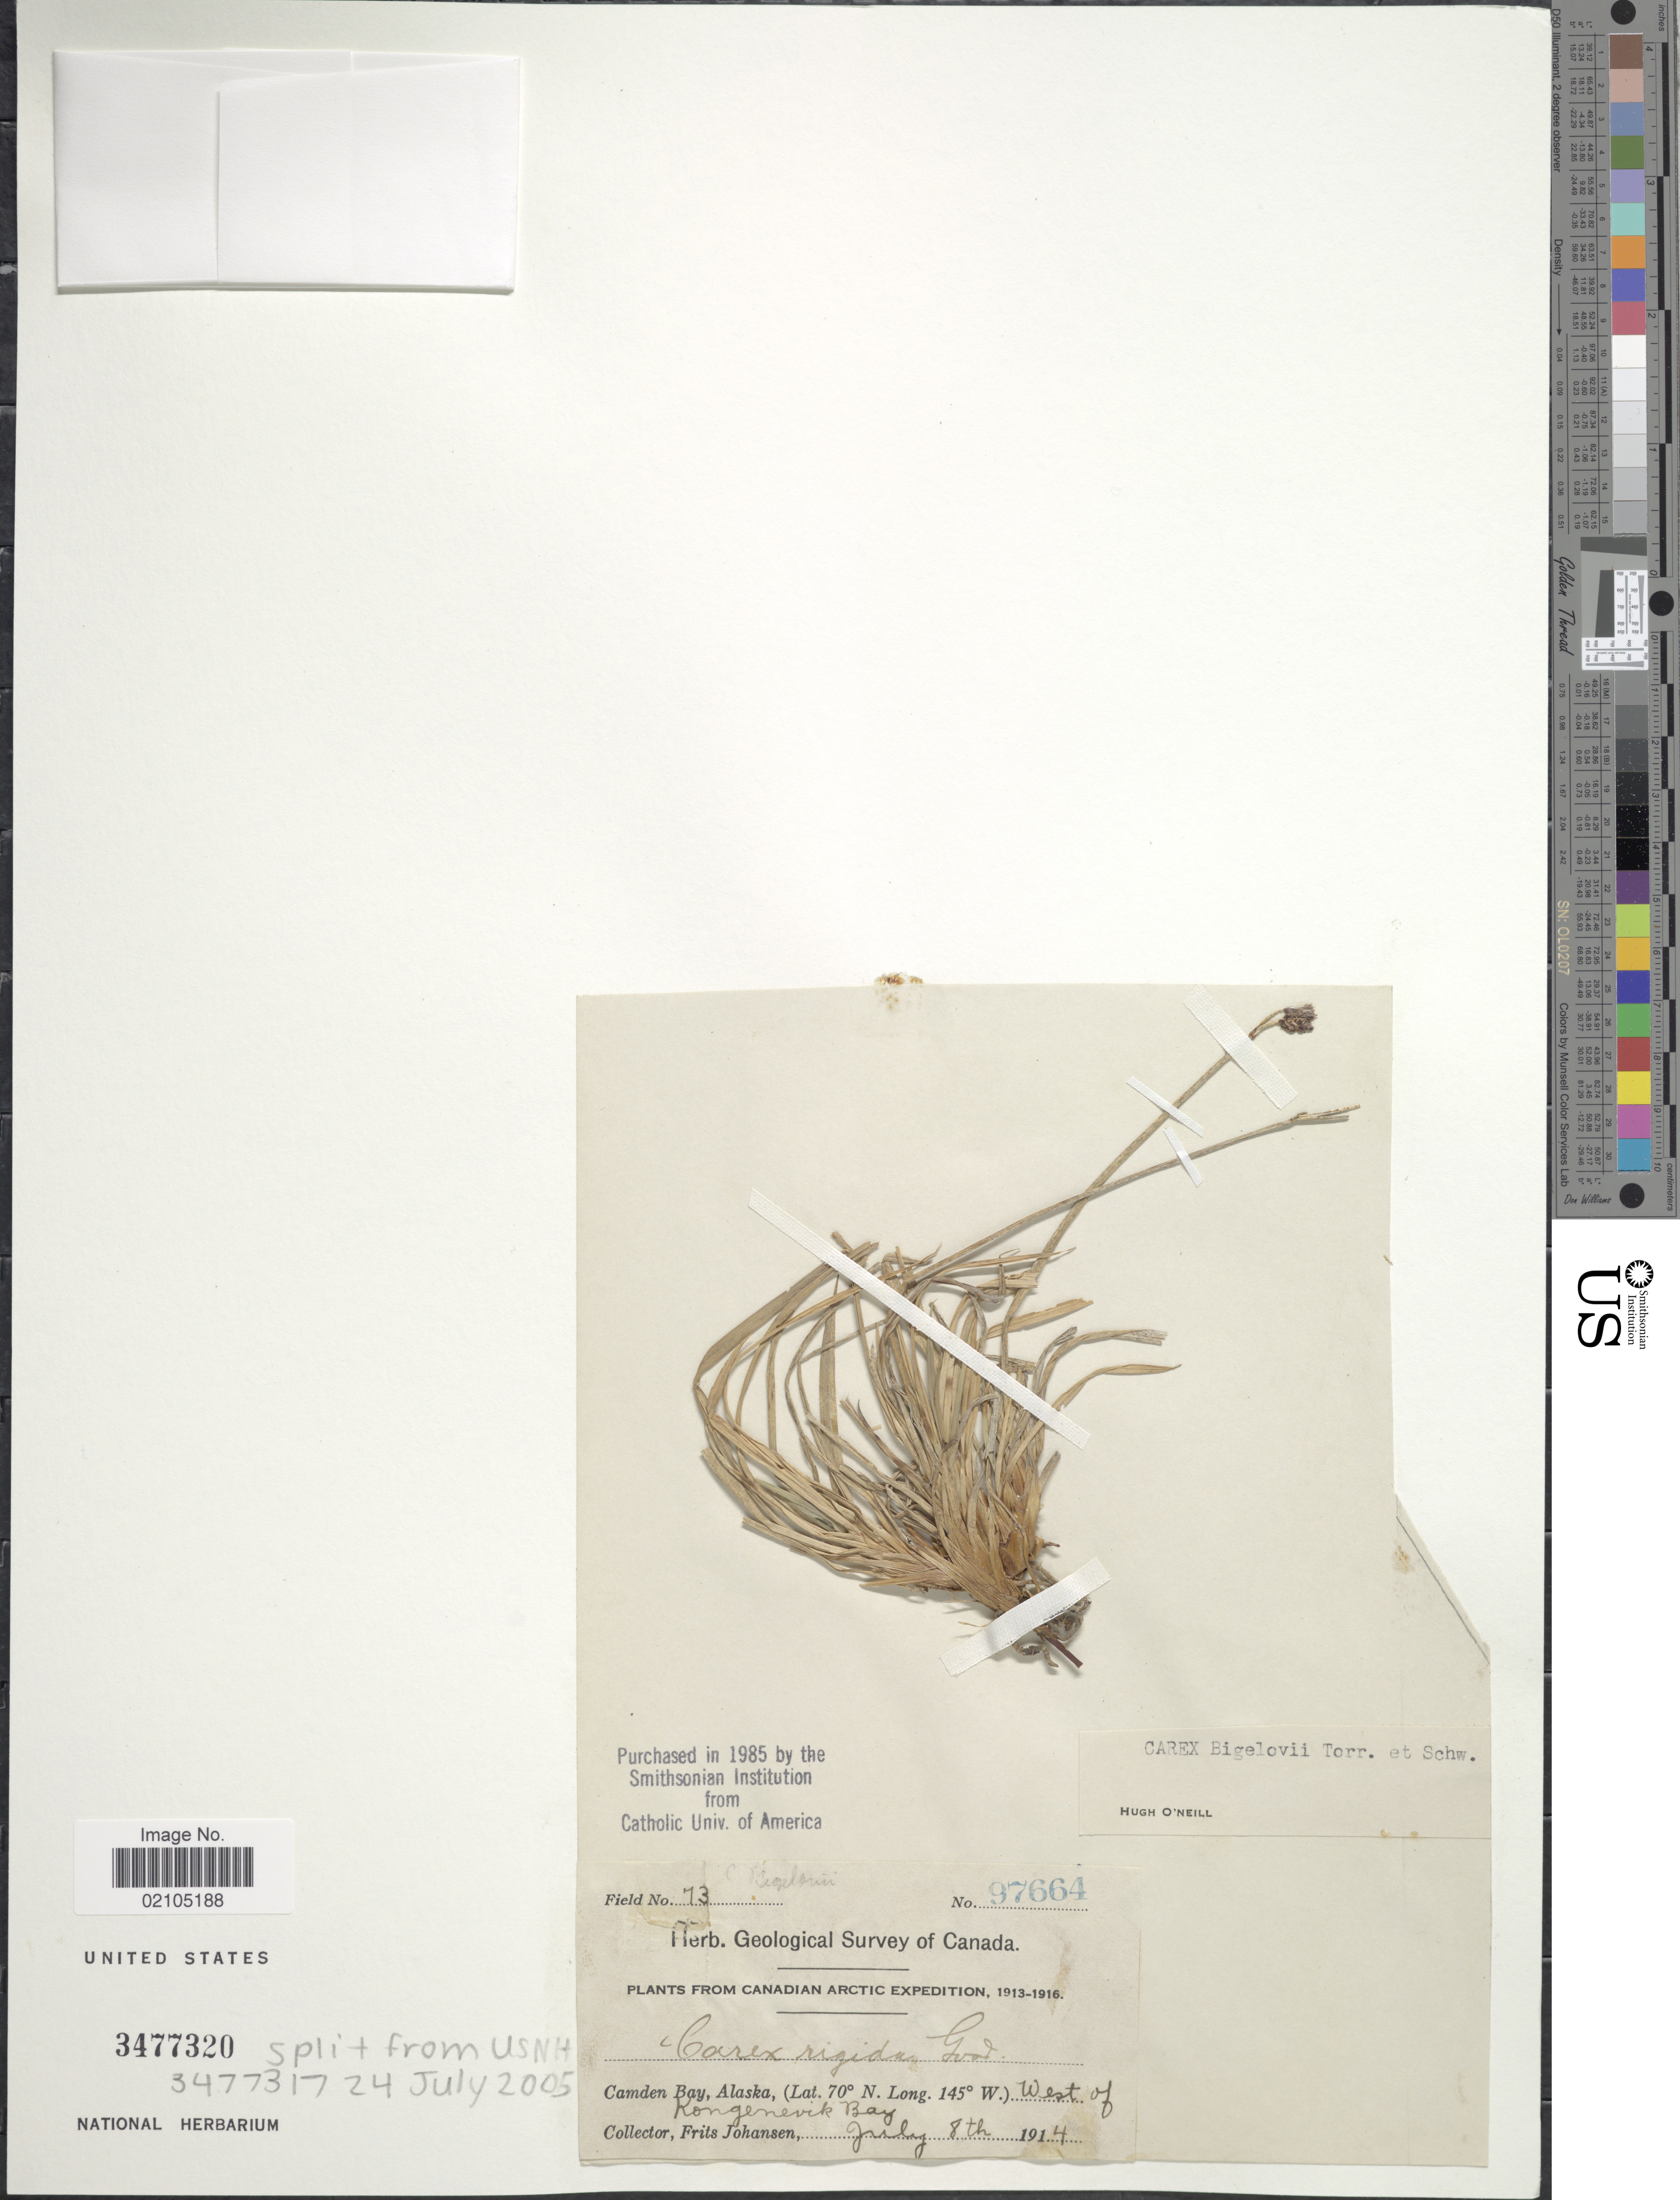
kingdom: Plantae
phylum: Tracheophyta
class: Liliopsida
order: Poales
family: Cyperaceae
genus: Carex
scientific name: Carex bigelowii subsp. lugens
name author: (Holm) T.V. Egorova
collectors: F. Johansen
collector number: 97664/73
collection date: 1914-07-08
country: United States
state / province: Alaska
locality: Camden Bay, Alaska. West of Kongenevik Bay. Canadian Arctic.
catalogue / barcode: US 3477320